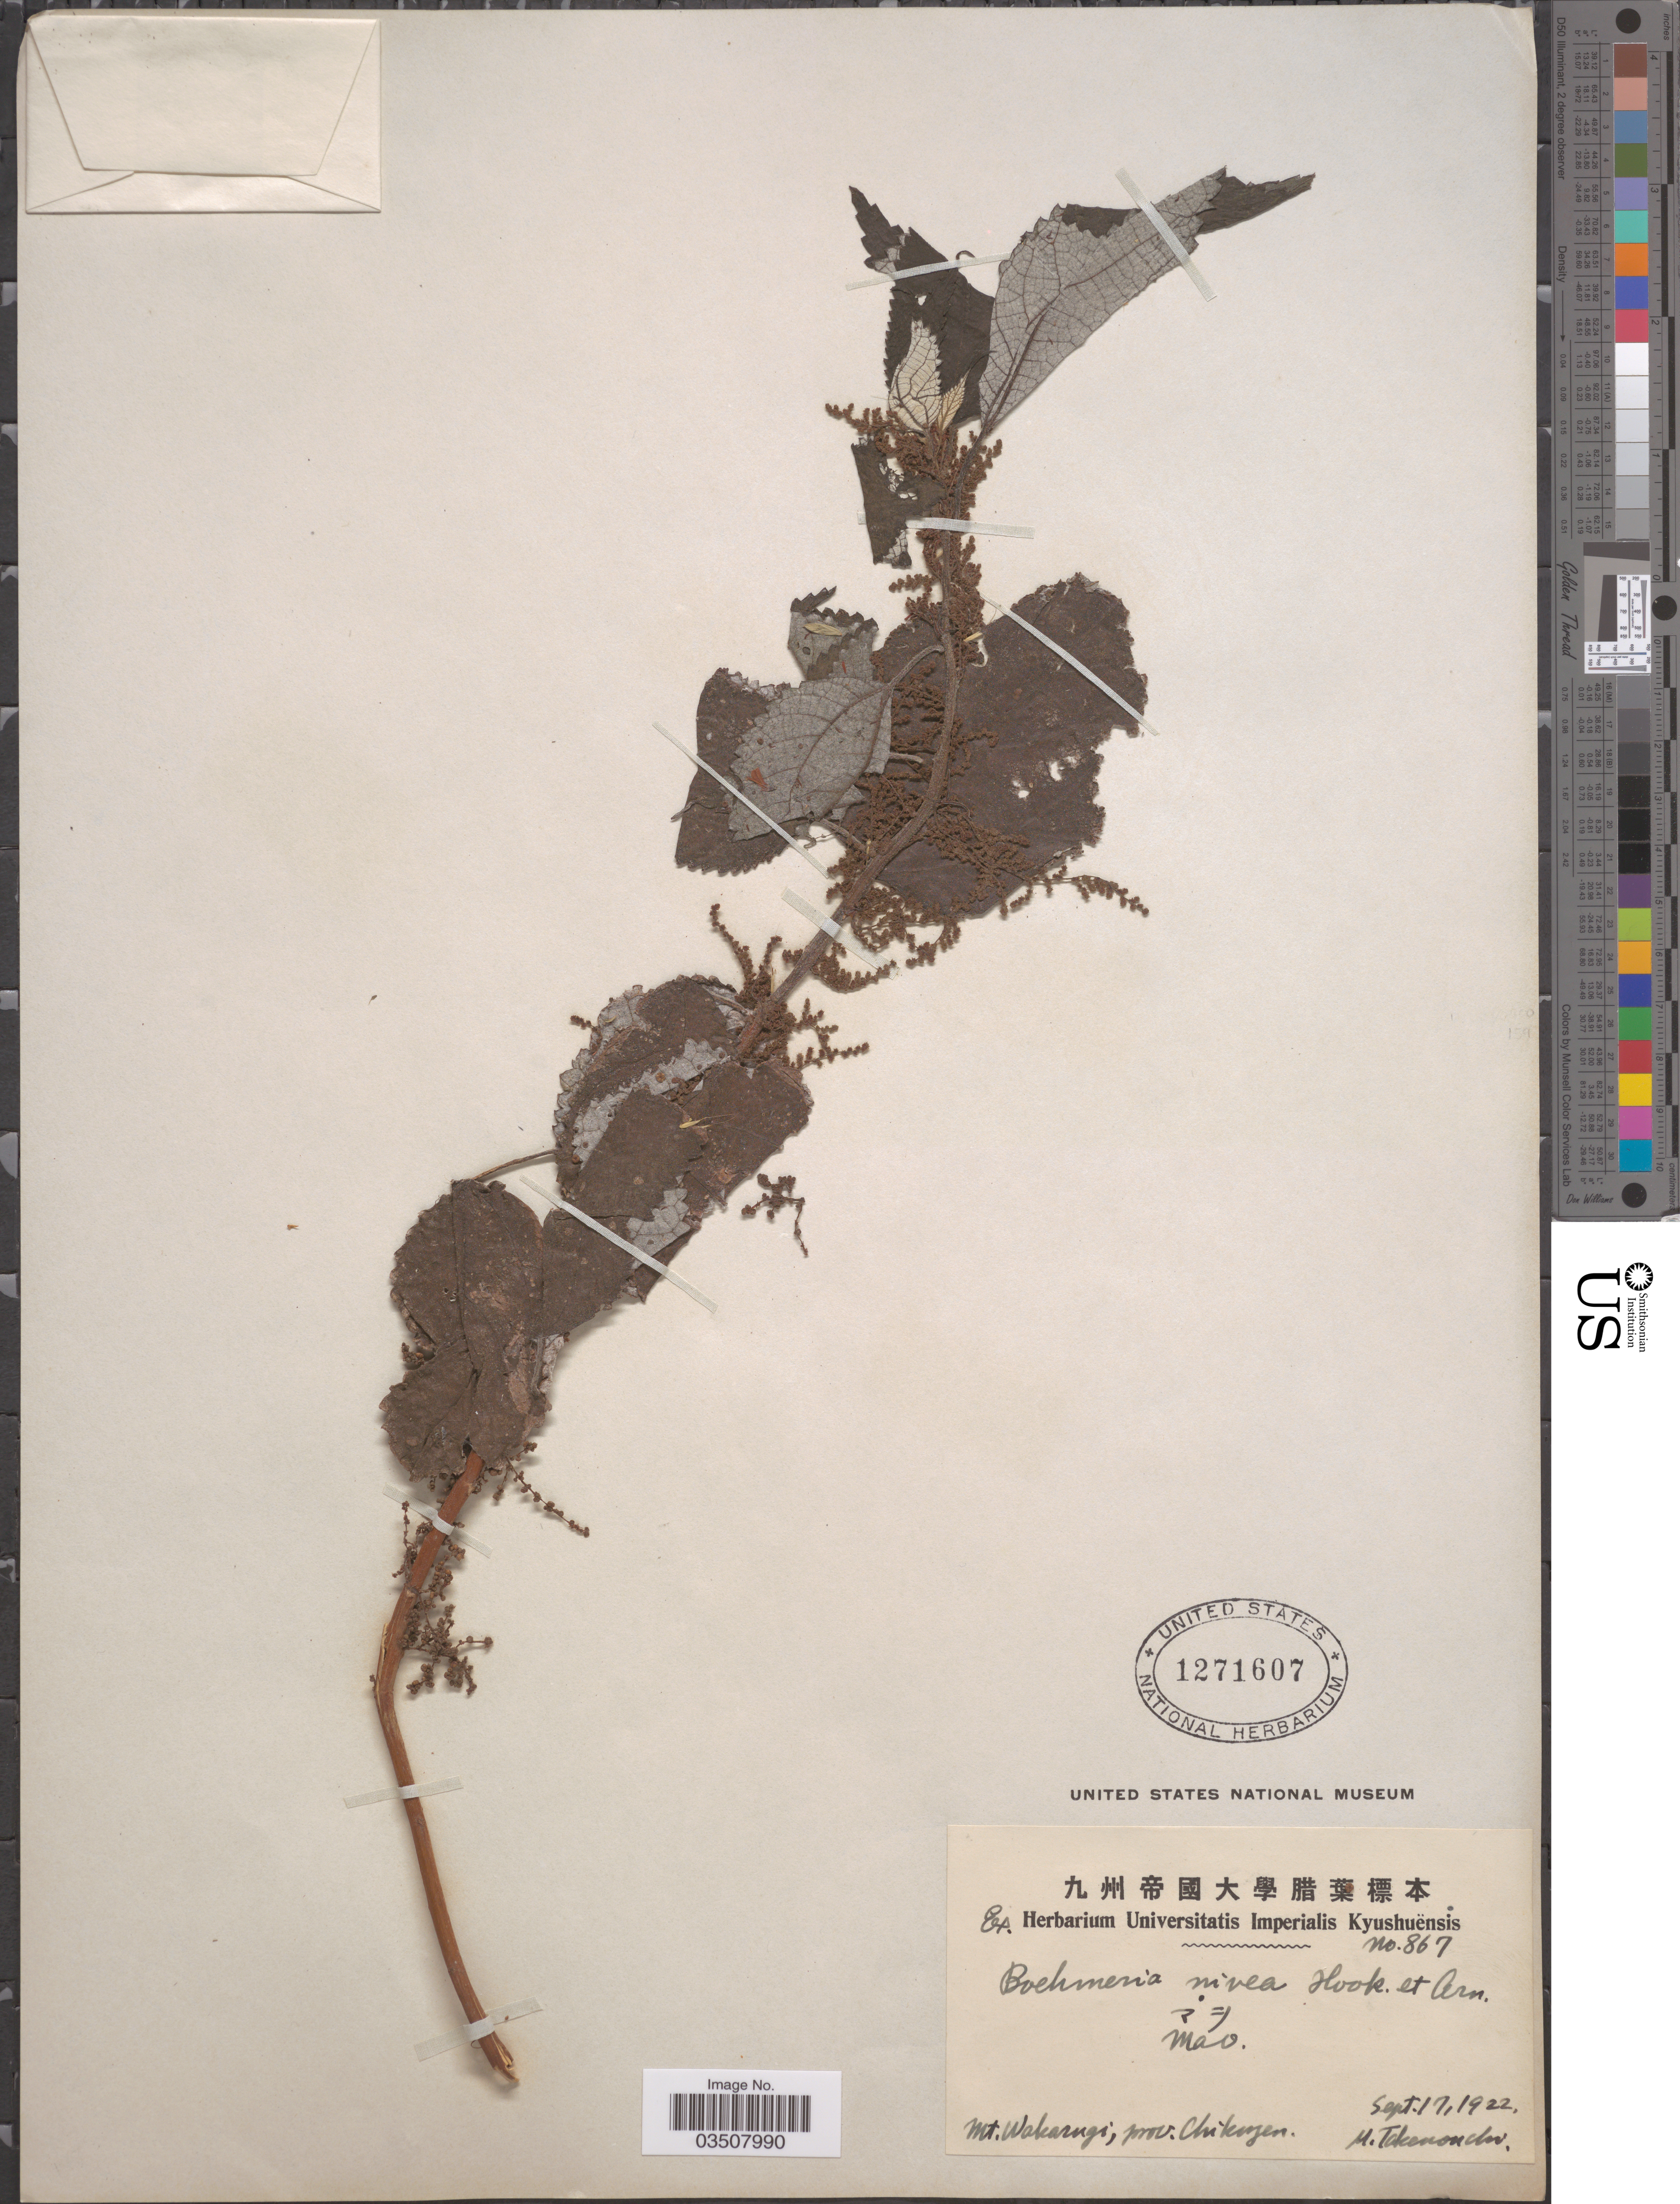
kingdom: Plantae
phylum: Tracheophyta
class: Magnoliopsida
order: Rosales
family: Urticaceae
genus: Boehmeria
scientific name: Boehmeria nivea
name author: (L.) Gaudich.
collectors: M. Takenonchi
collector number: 867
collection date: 1922-09-17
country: Japan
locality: Mt. Wakasugi; prov. Chikuzen.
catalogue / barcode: US 1271607